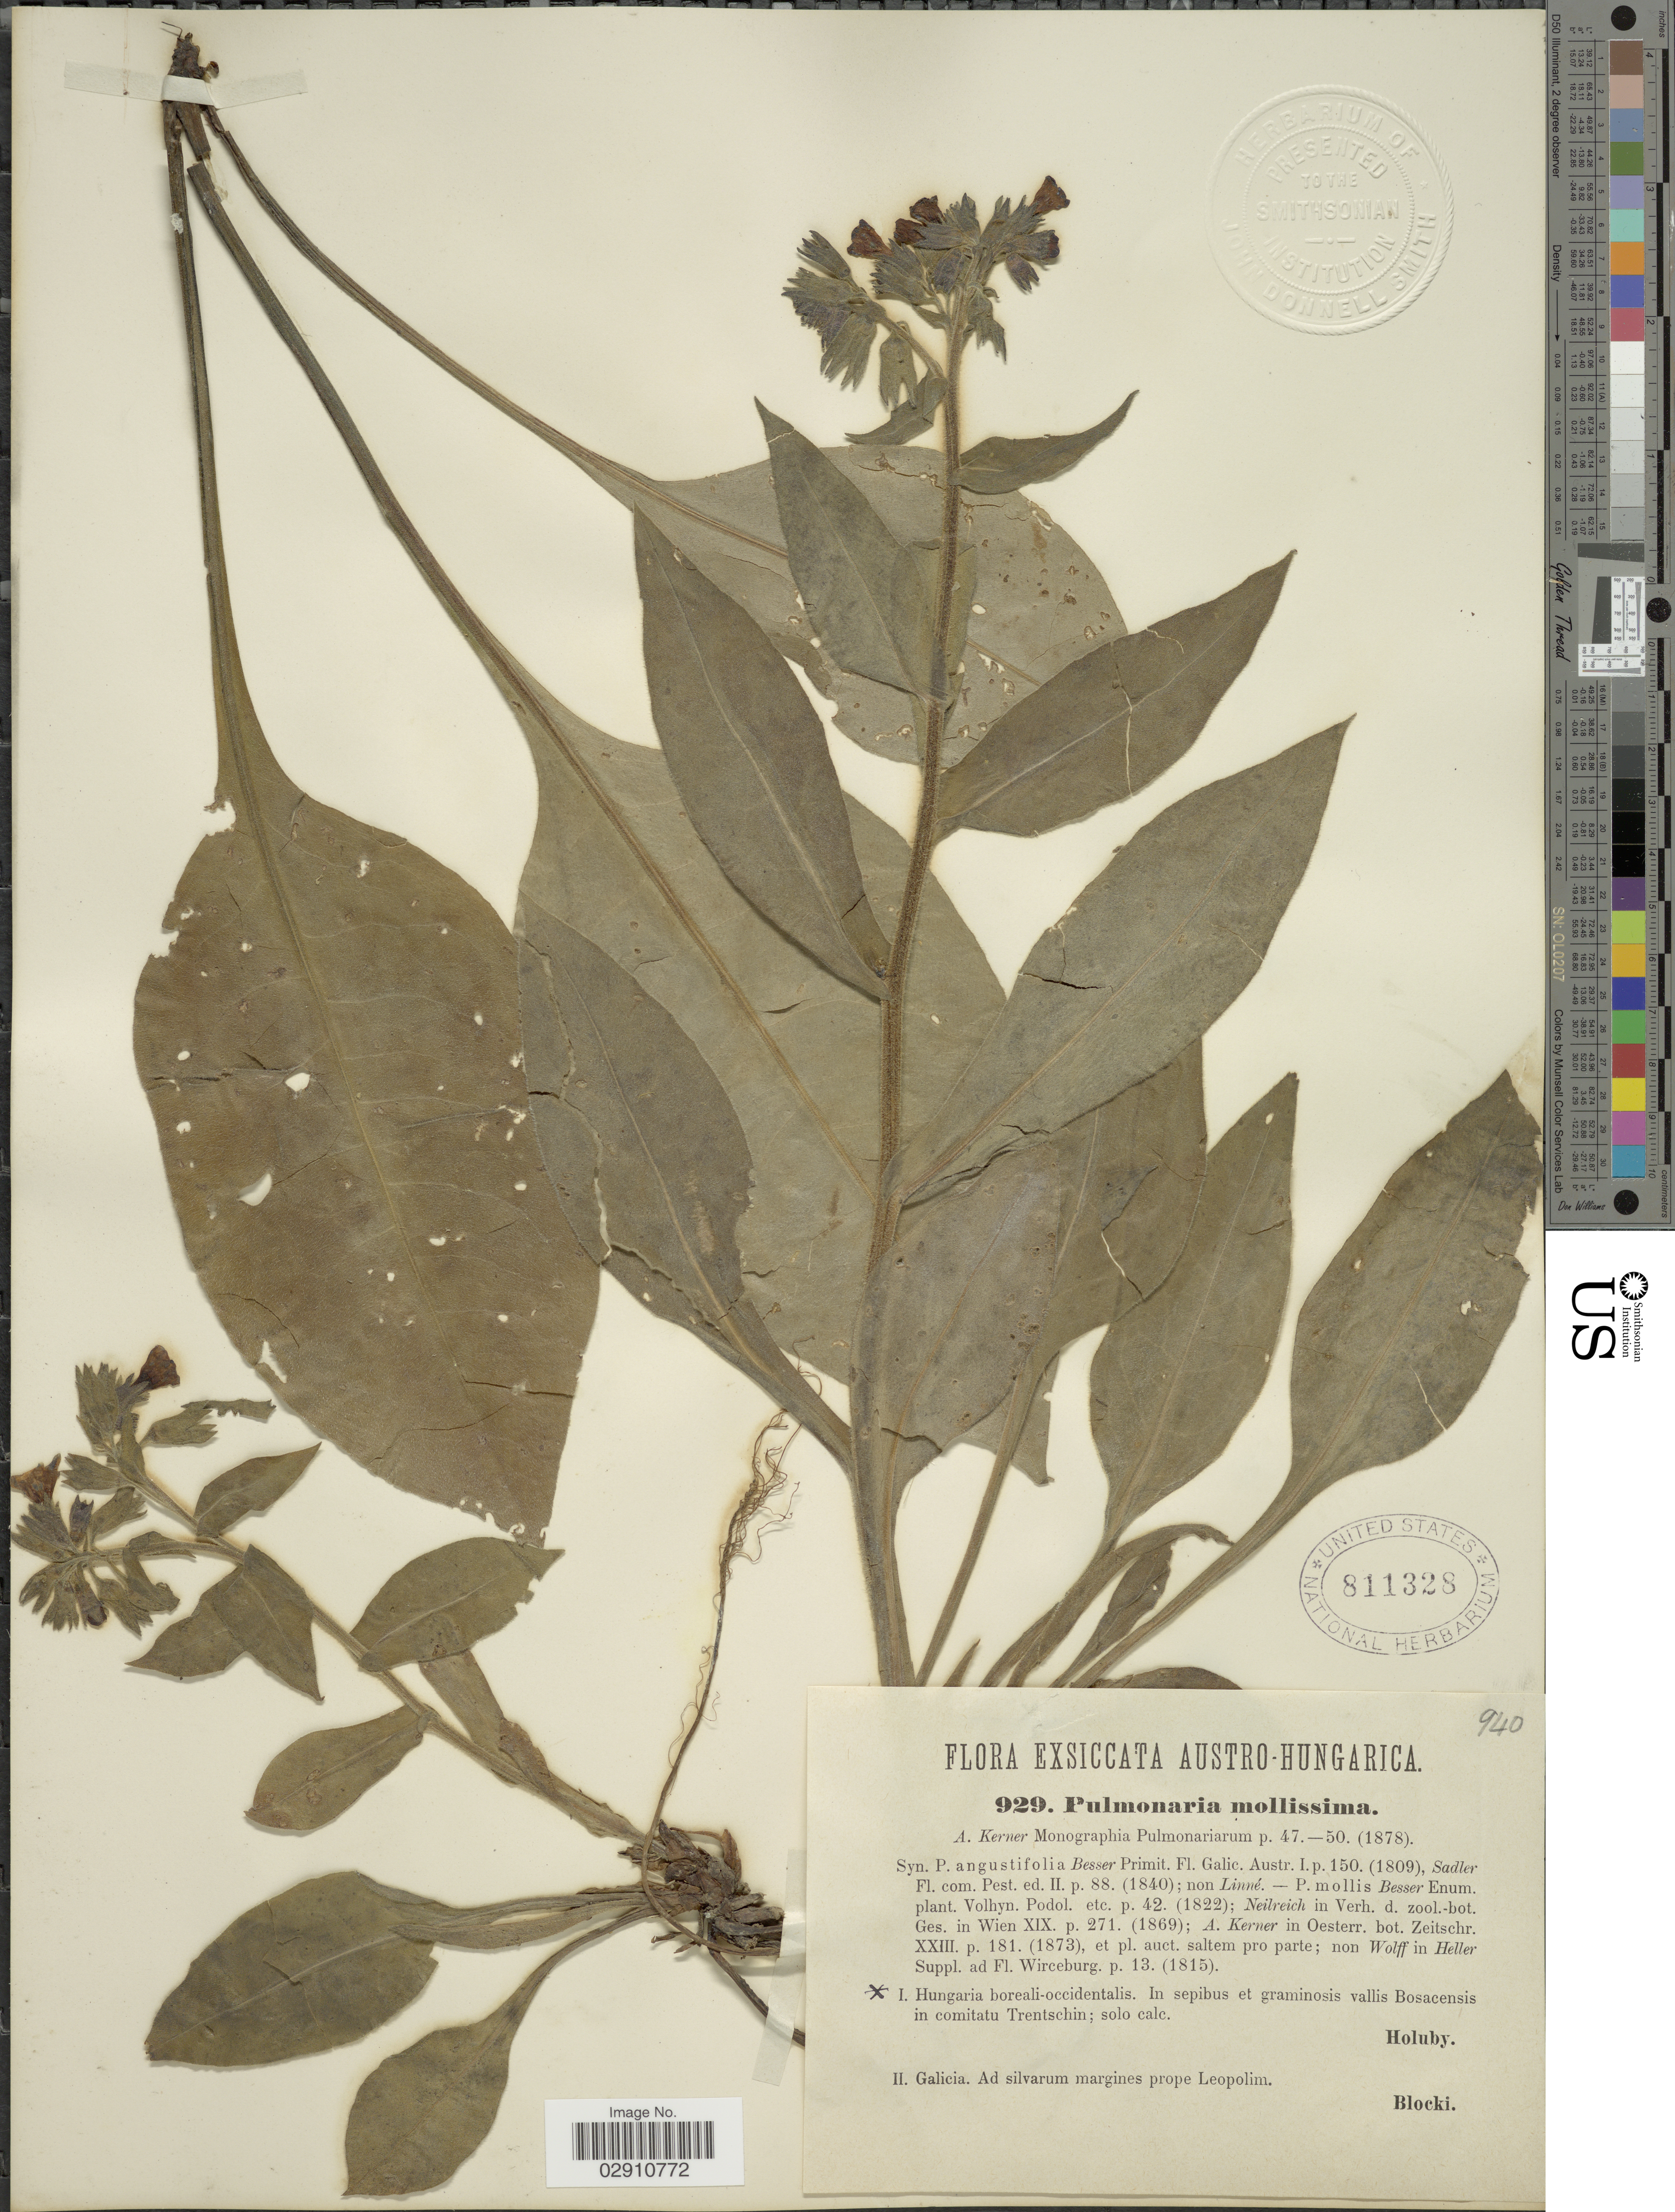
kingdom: Plantae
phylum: Tracheophyta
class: Magnoliopsida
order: Boraginales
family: Boraginaceae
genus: Pulmonaria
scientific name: Pulmonaria mollissima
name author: A. Kern.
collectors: Holuby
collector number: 929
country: Hungary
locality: Hungaria boreali-occidentalis. In sepibus et graminosis vallis Bosacensis in comitatu Trentschin.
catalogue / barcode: US 811328